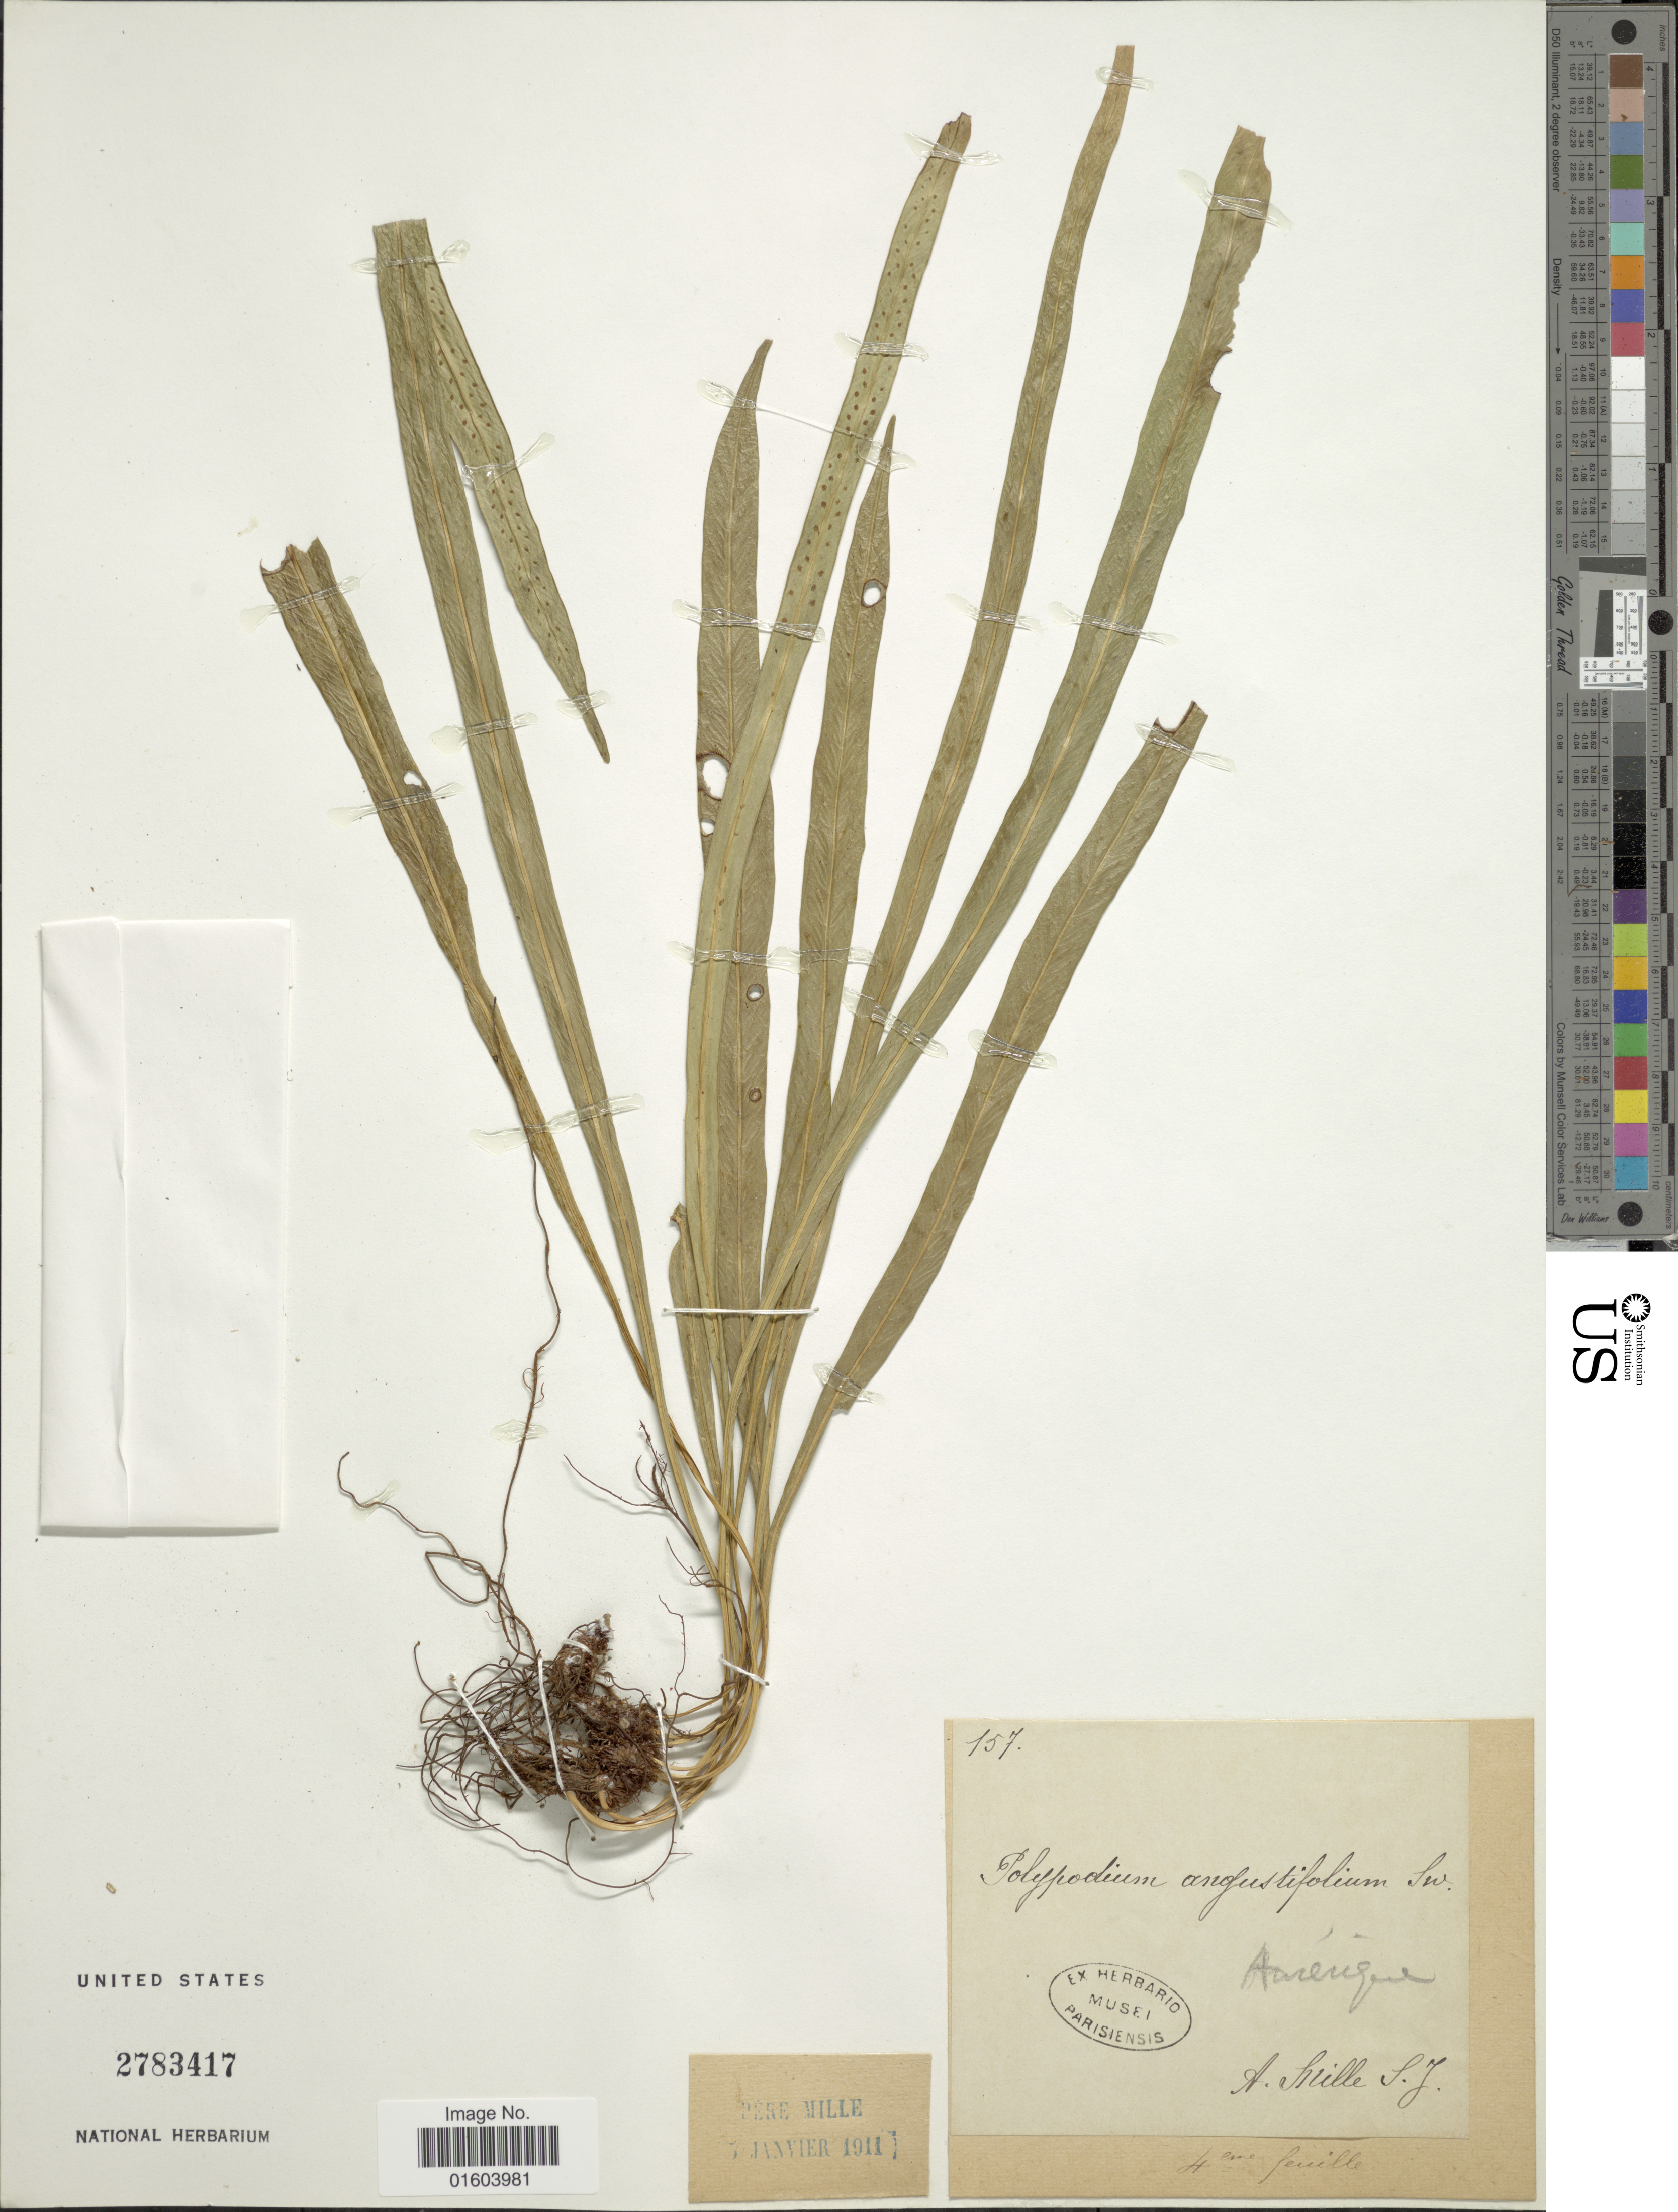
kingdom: Plantae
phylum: Tracheophyta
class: Polypodiopsida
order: Polypodiales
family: Polypodiaceae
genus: Campyloneurum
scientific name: Campyloneurum angustifolium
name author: (Sw.) Fée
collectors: A. Mille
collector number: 157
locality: Amérique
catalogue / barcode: US 2783417